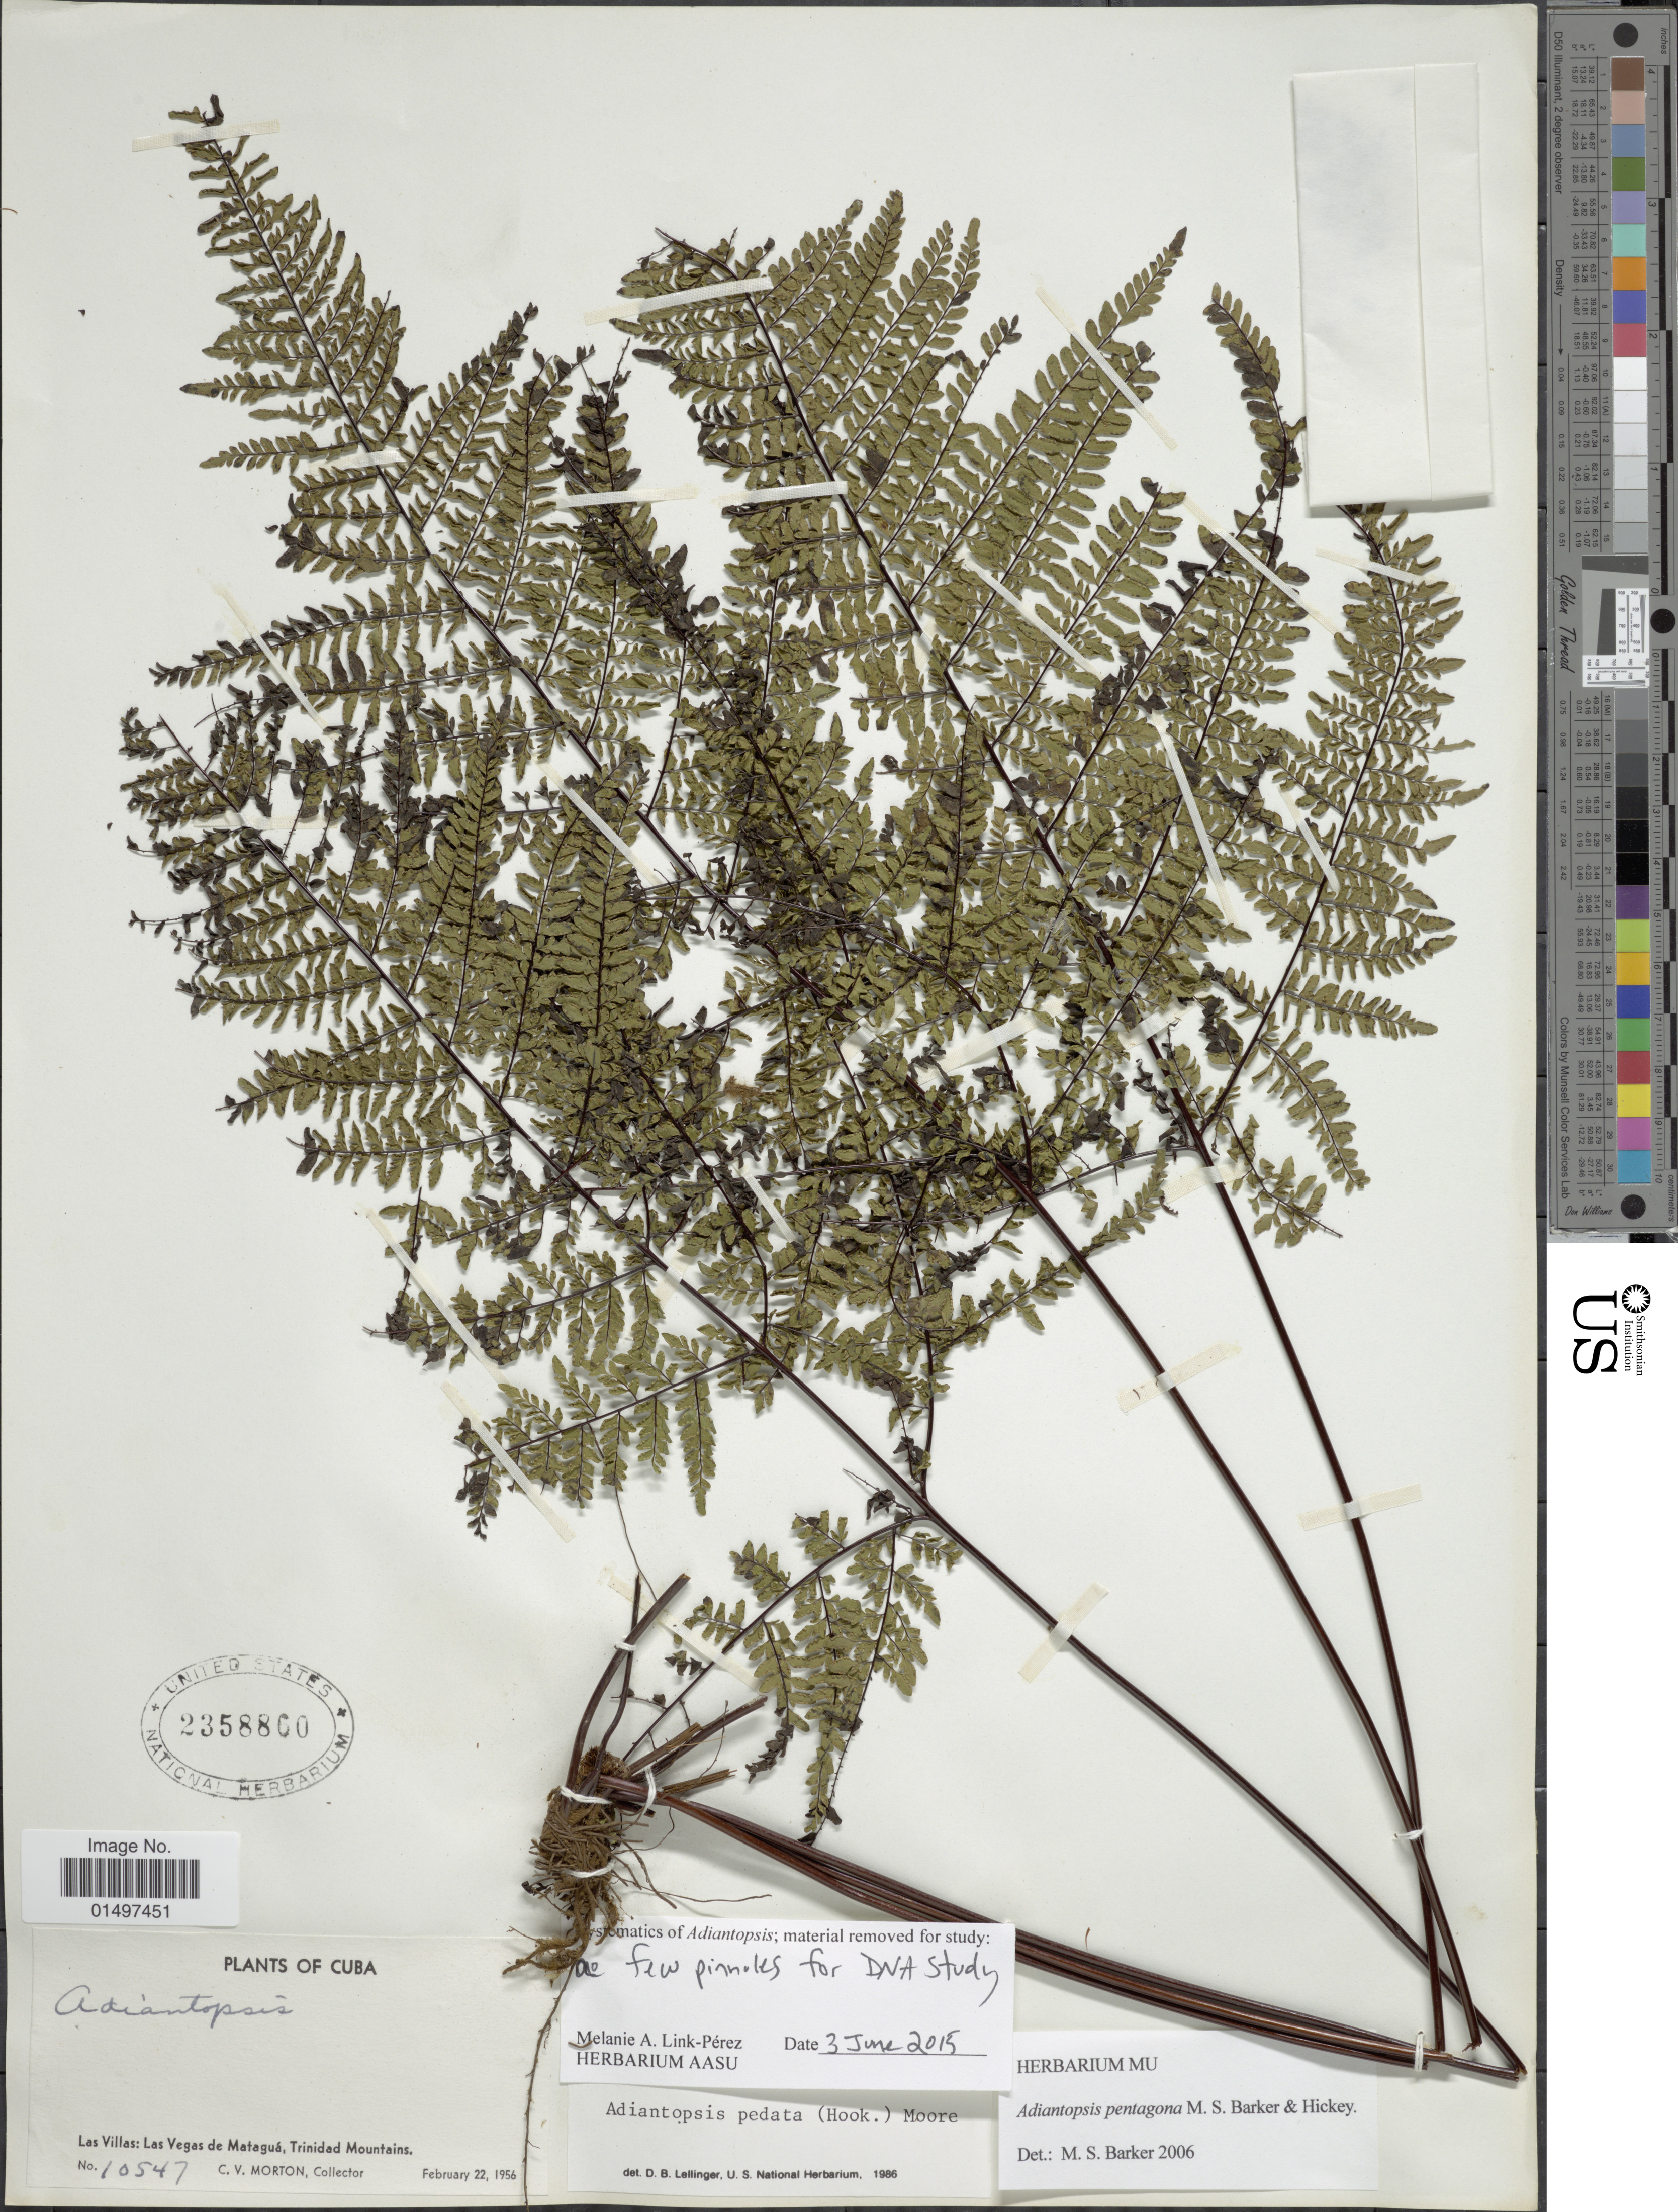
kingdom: Plantae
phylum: Tracheophyta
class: Polypodiopsida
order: Polypodiales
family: Pteridaceae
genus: Adiantopsis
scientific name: Adiantopsis pentagona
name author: M.S. Barker & Hickey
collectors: C. V. Morton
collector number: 10547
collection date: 1956-02-22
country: Cuba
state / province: Las Villas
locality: Las Vegas de Matagua, Trinidad Mountains.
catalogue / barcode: US 2358860